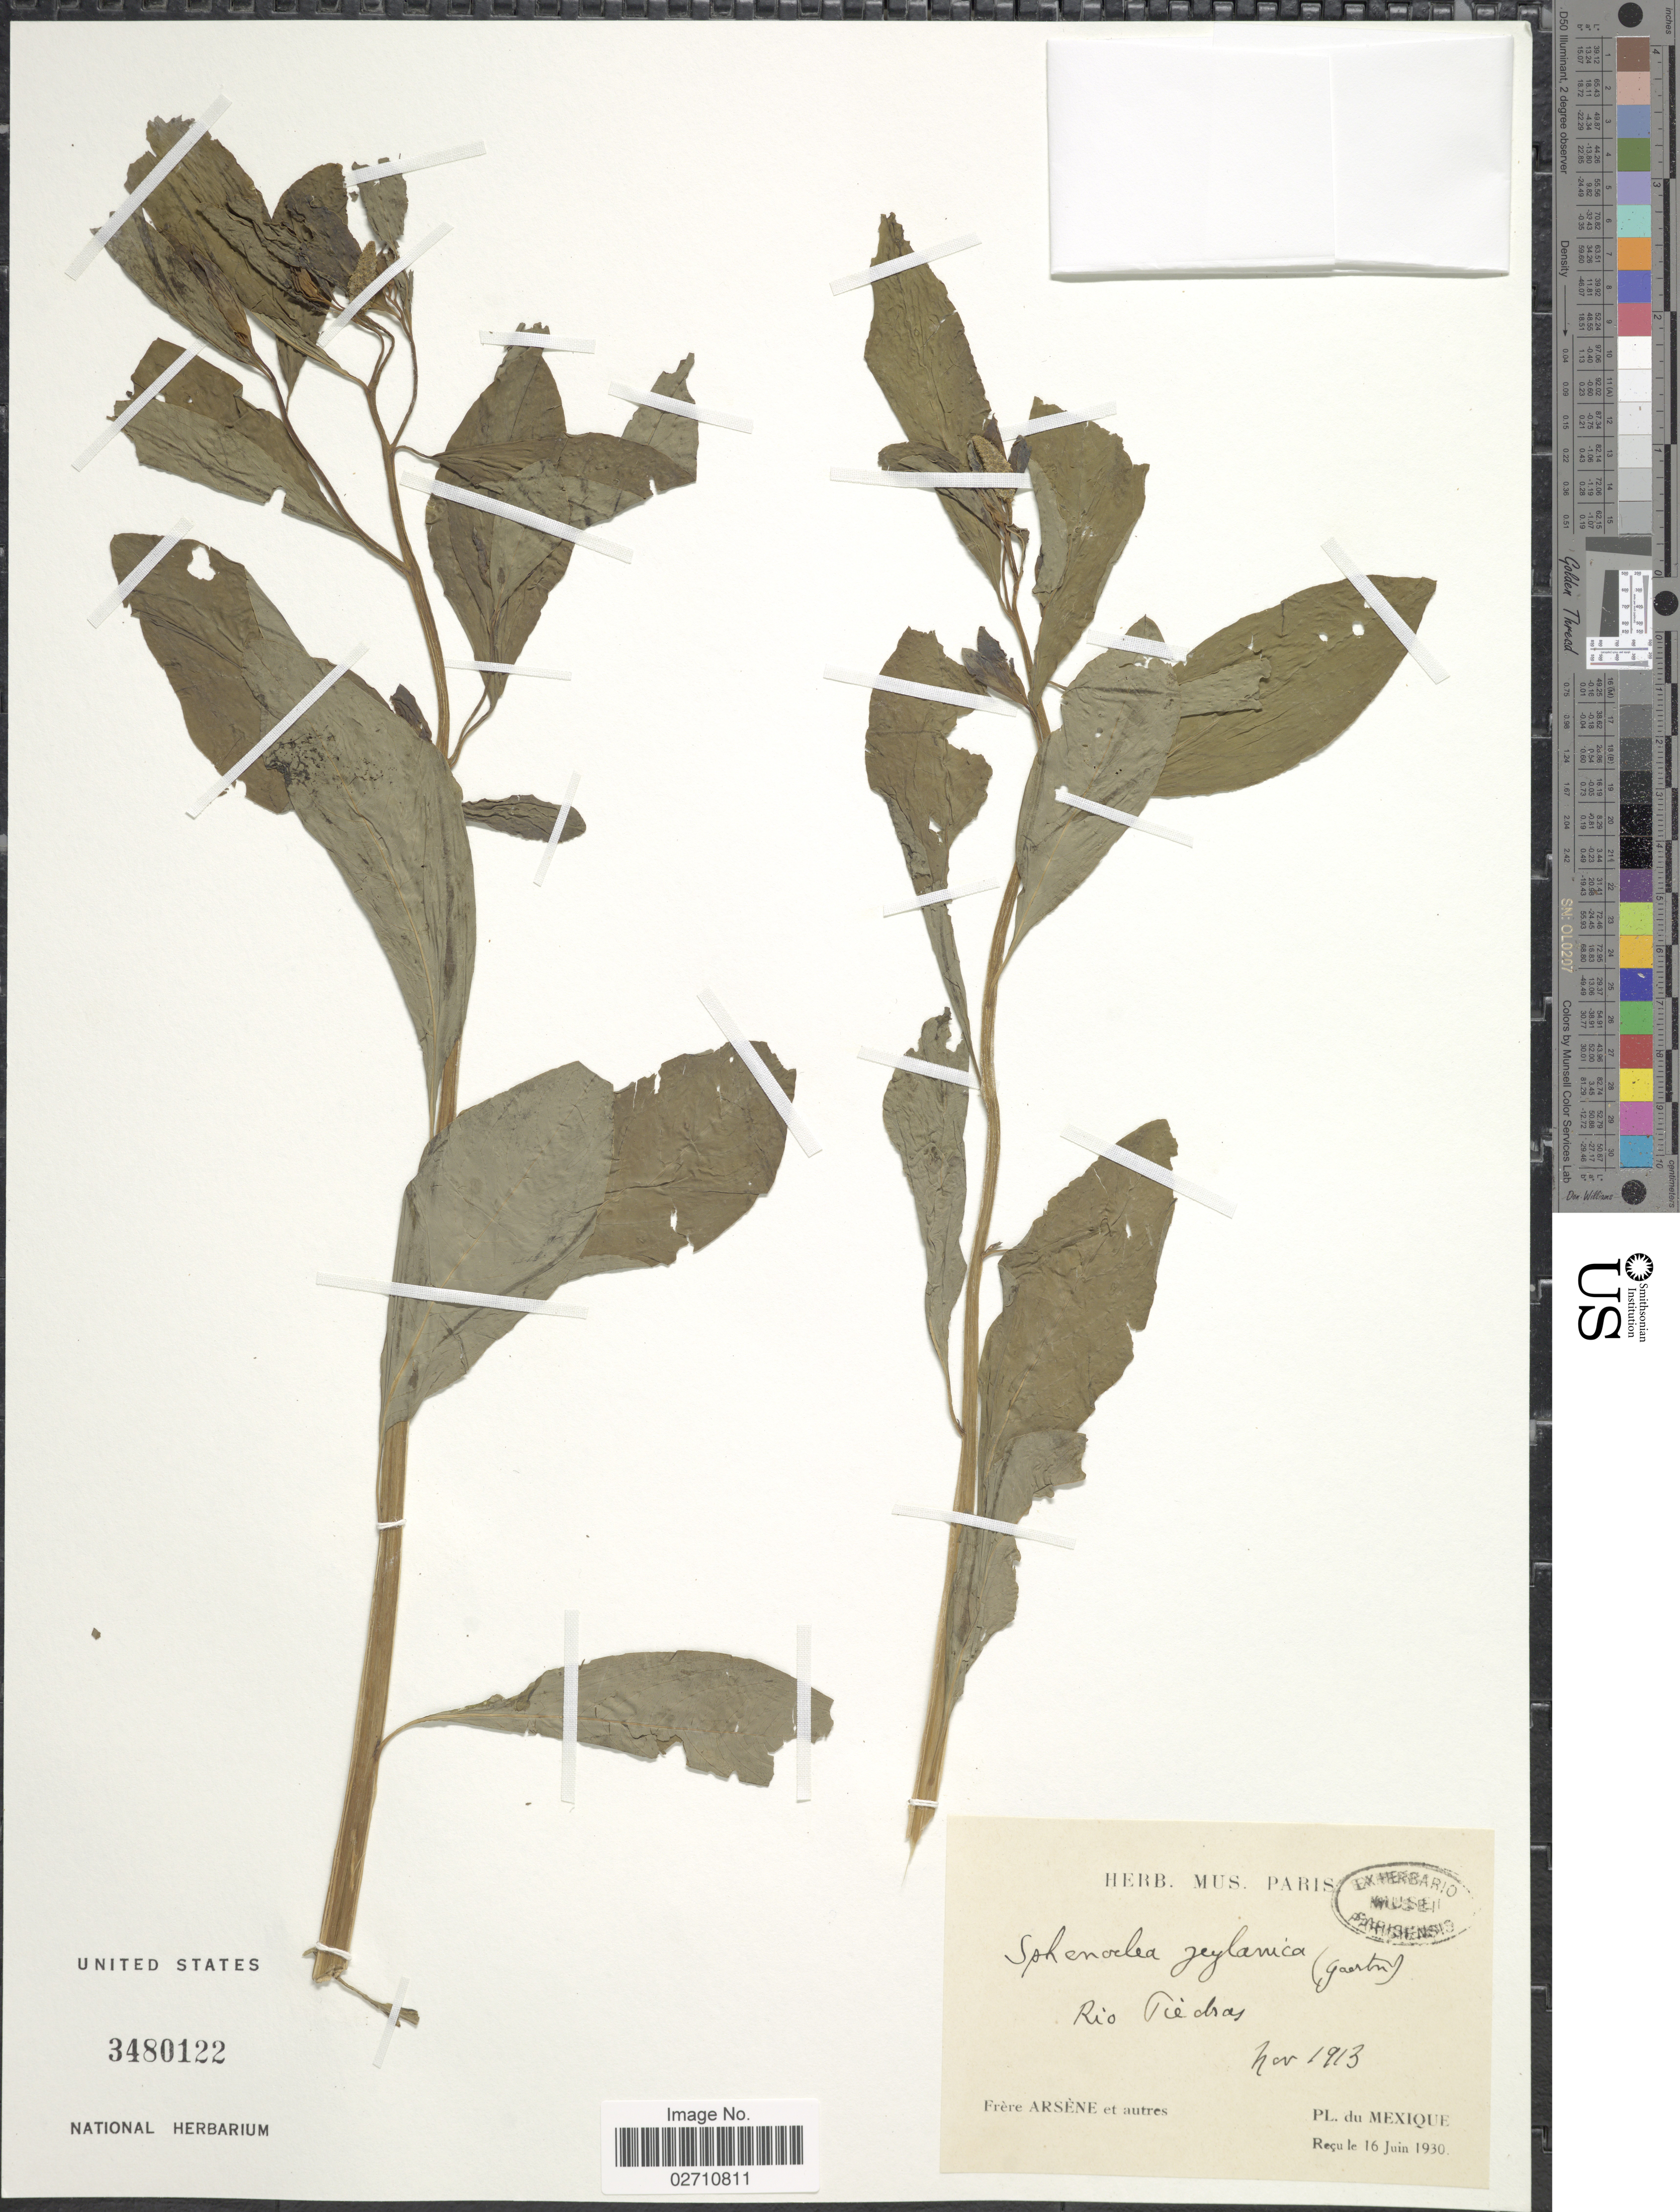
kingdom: Plantae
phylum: Tracheophyta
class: Magnoliopsida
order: Solanales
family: Sphenocleaceae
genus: Sphenoclea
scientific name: Sphenoclea zeylanica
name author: Gaertn.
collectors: F. Hyacinth & et al.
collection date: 1913-11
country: Mexico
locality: Rio Piedras [interpreted]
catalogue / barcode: US 3480122